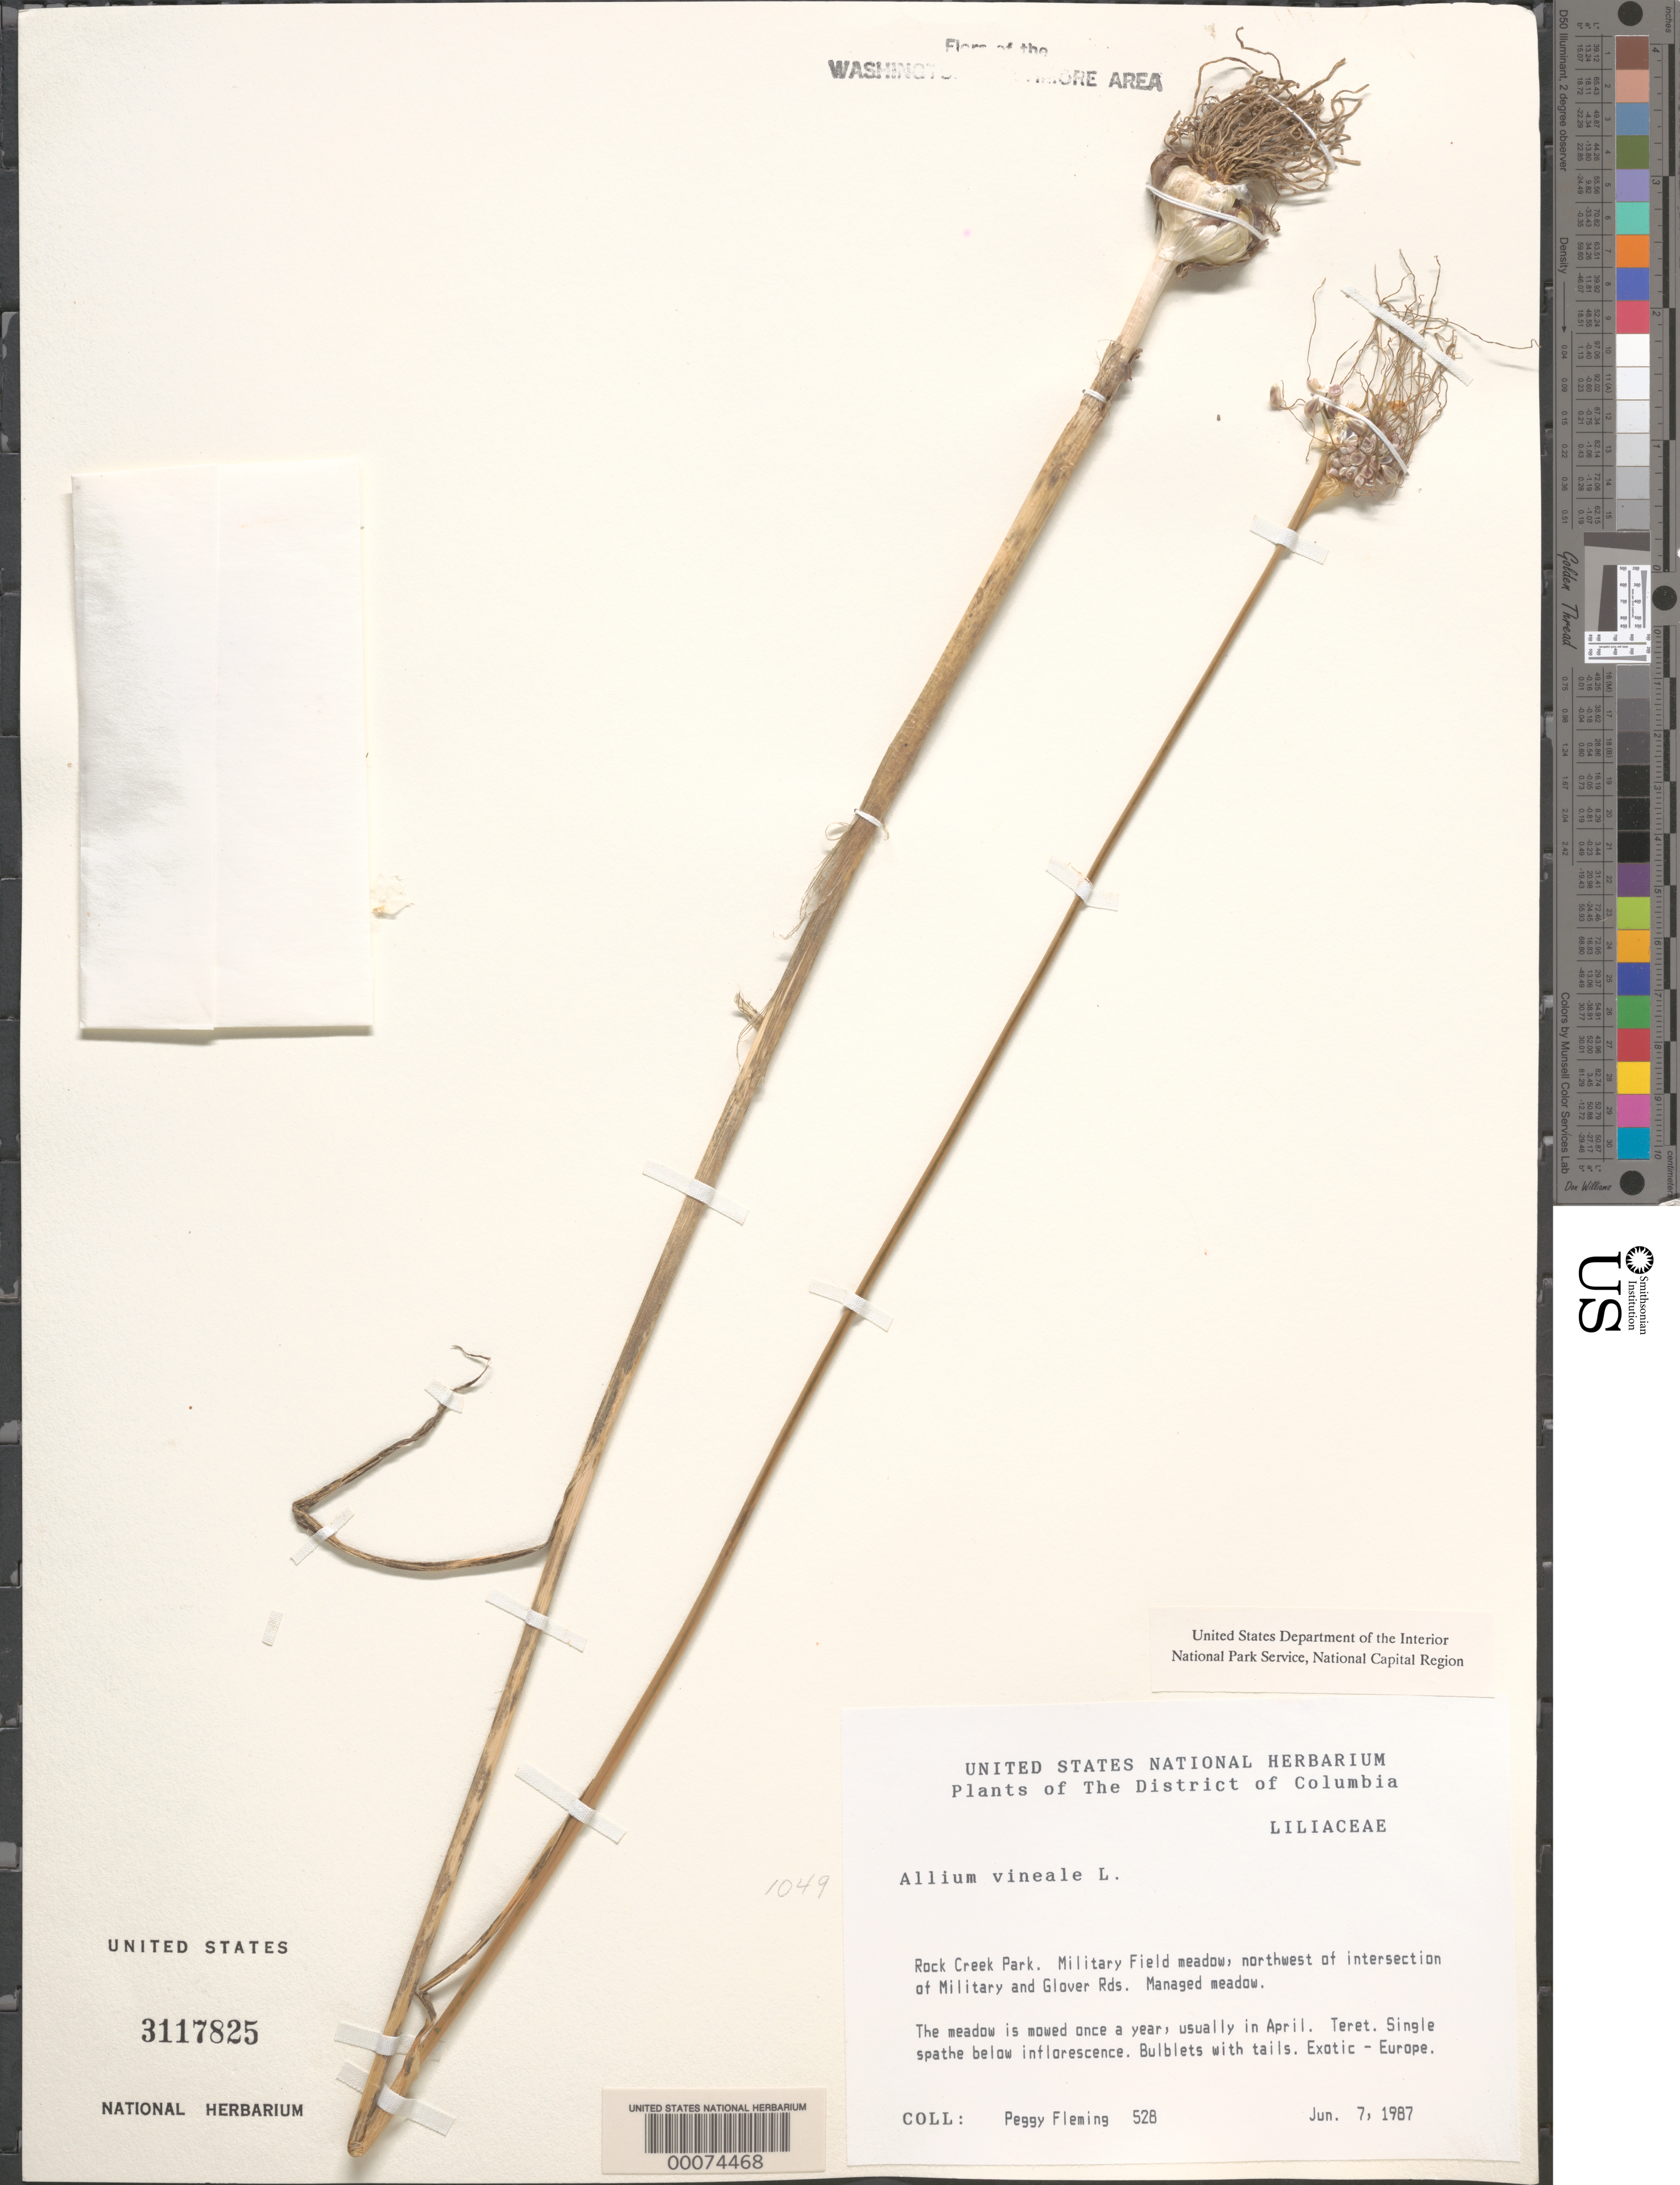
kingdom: Plantae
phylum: Tracheophyta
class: Liliopsida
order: Asparagales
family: Amaryllidaceae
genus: Allium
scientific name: Allium vineale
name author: L.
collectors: P. Fleming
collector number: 528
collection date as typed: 07 Jun 1987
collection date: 1987-06-07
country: United States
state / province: District of Columbia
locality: Rock Creek Park. Military Field meadow, northwest of intersection of Military and Glover Rds. Rock Creek Park and vicinity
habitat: Managed meadow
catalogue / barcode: US 3117825